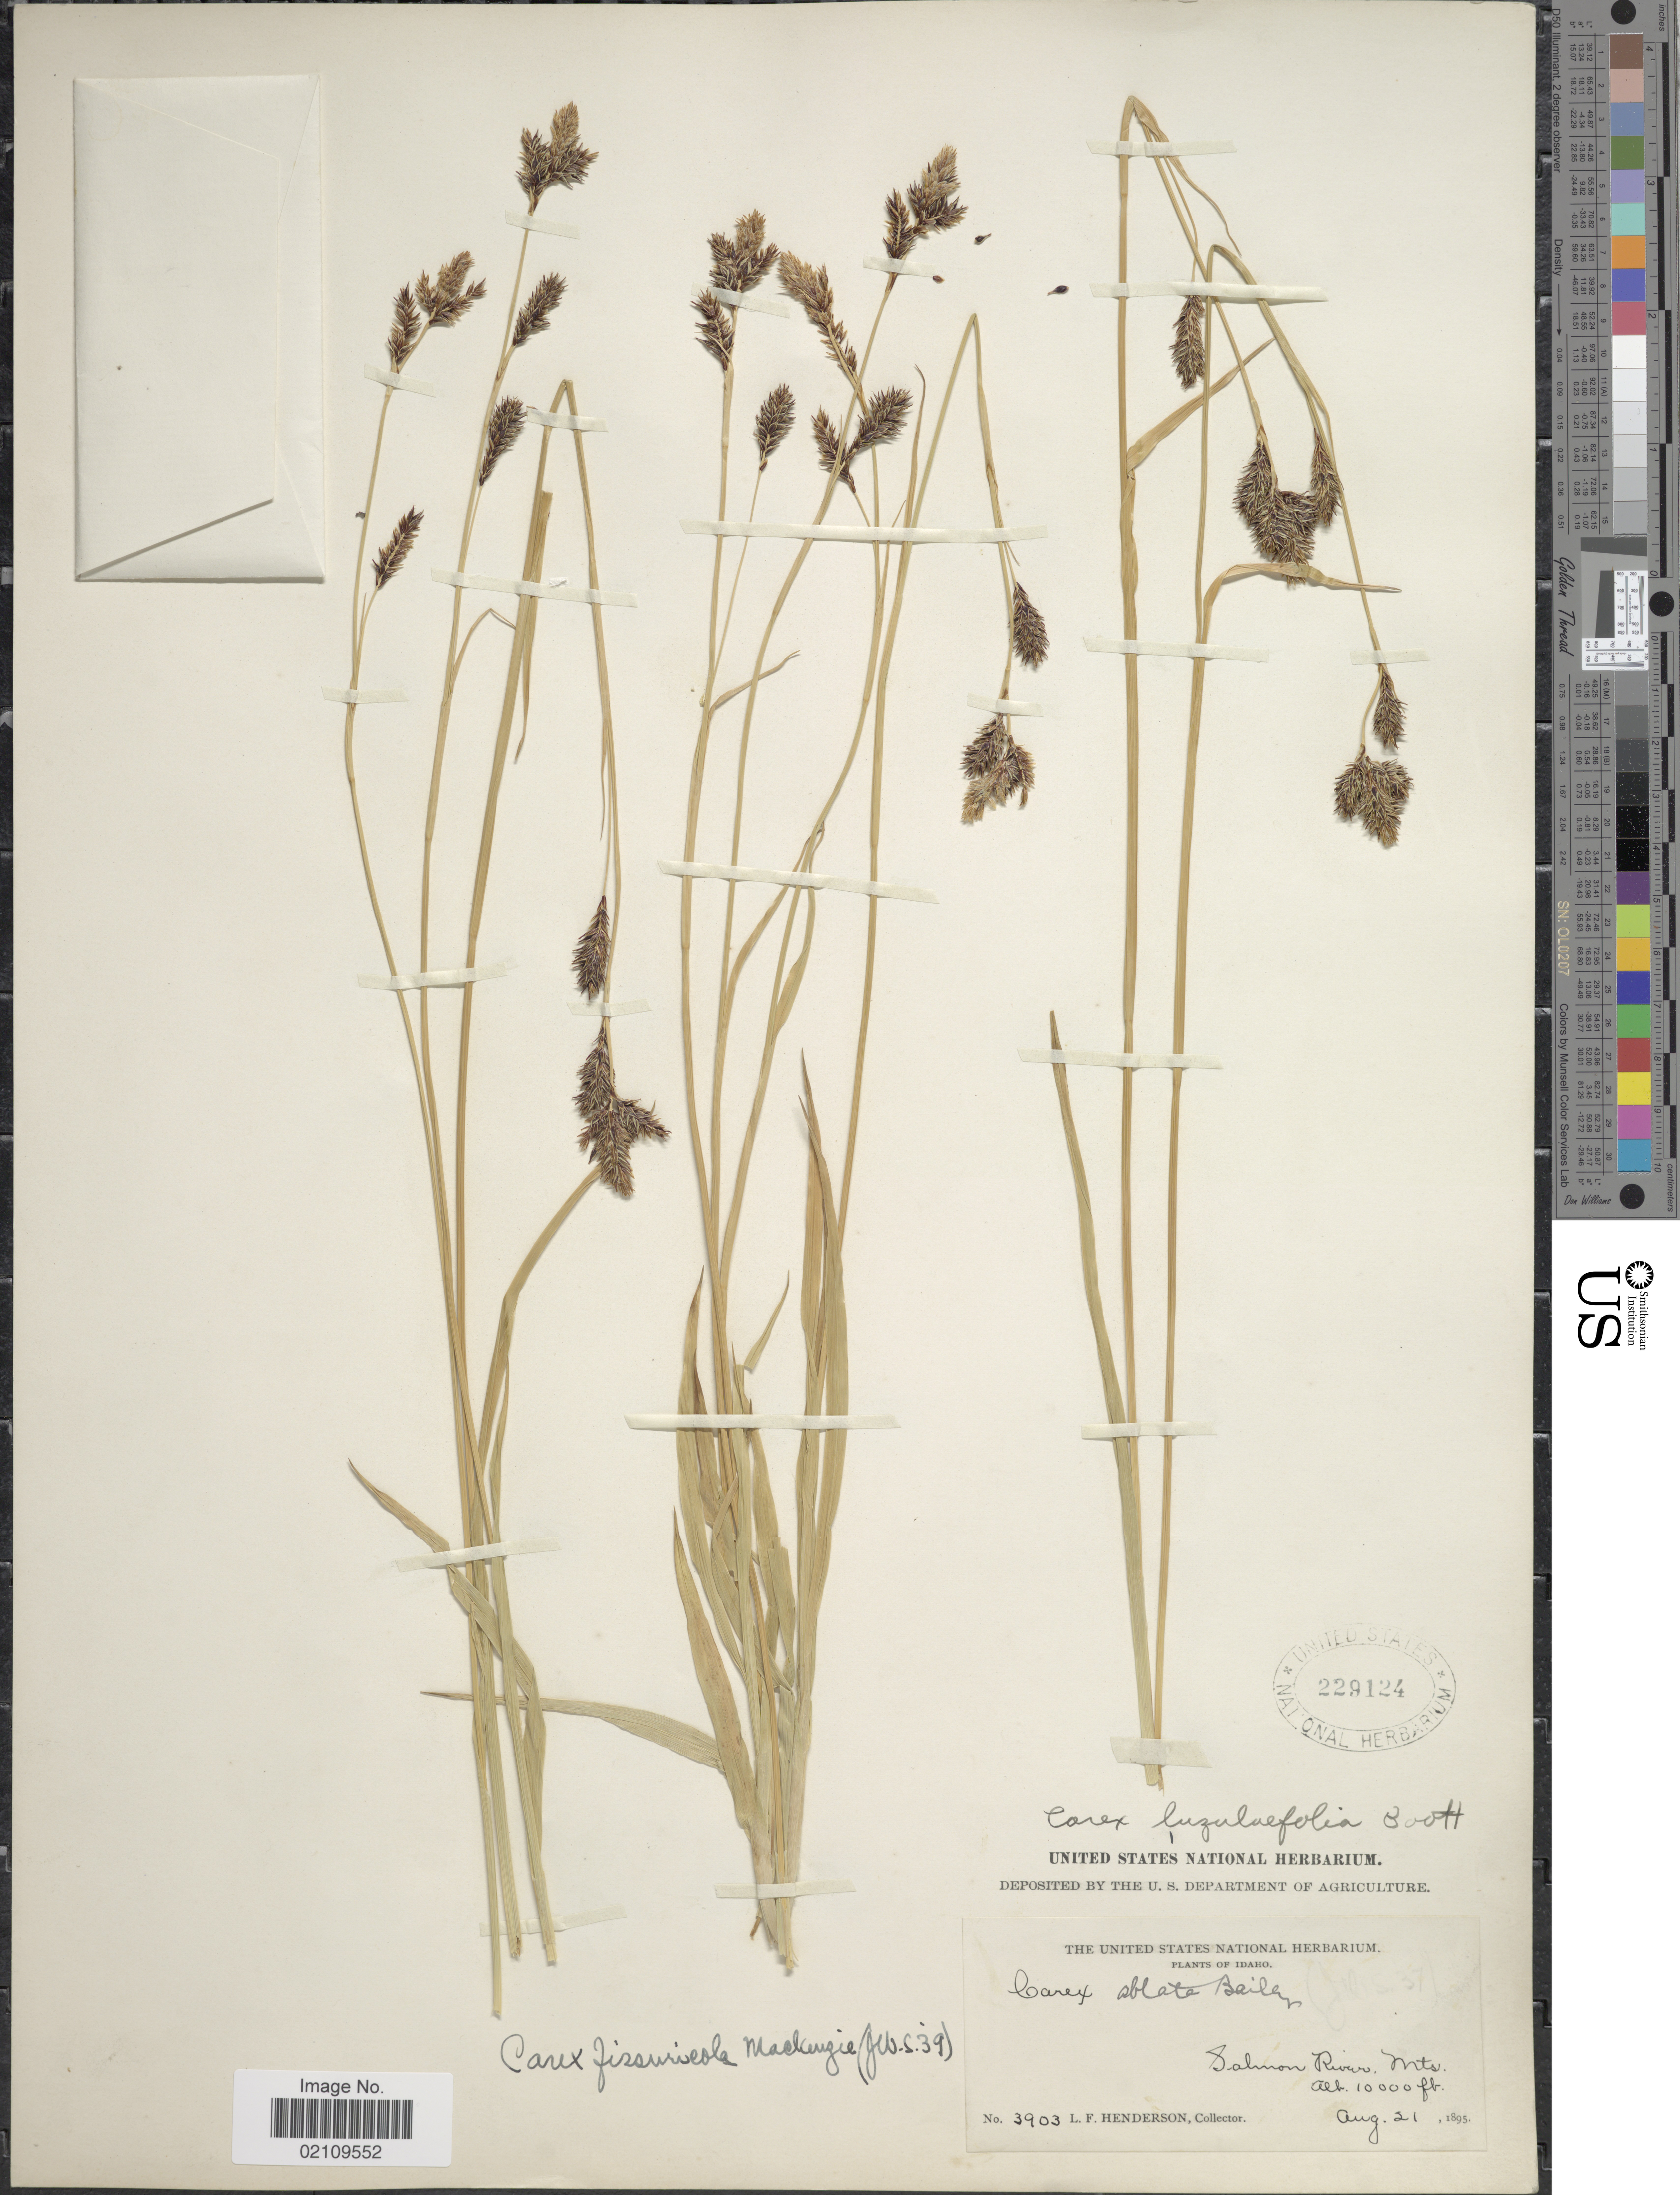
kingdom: Plantae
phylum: Tracheophyta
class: Liliopsida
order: Poales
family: Cyperaceae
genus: Carex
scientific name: Carex fissuricola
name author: Mack.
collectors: L. Henderson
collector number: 3903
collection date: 1895-08-21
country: United States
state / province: Idaho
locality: Salmon River Mts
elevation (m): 3048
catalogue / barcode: US 229124